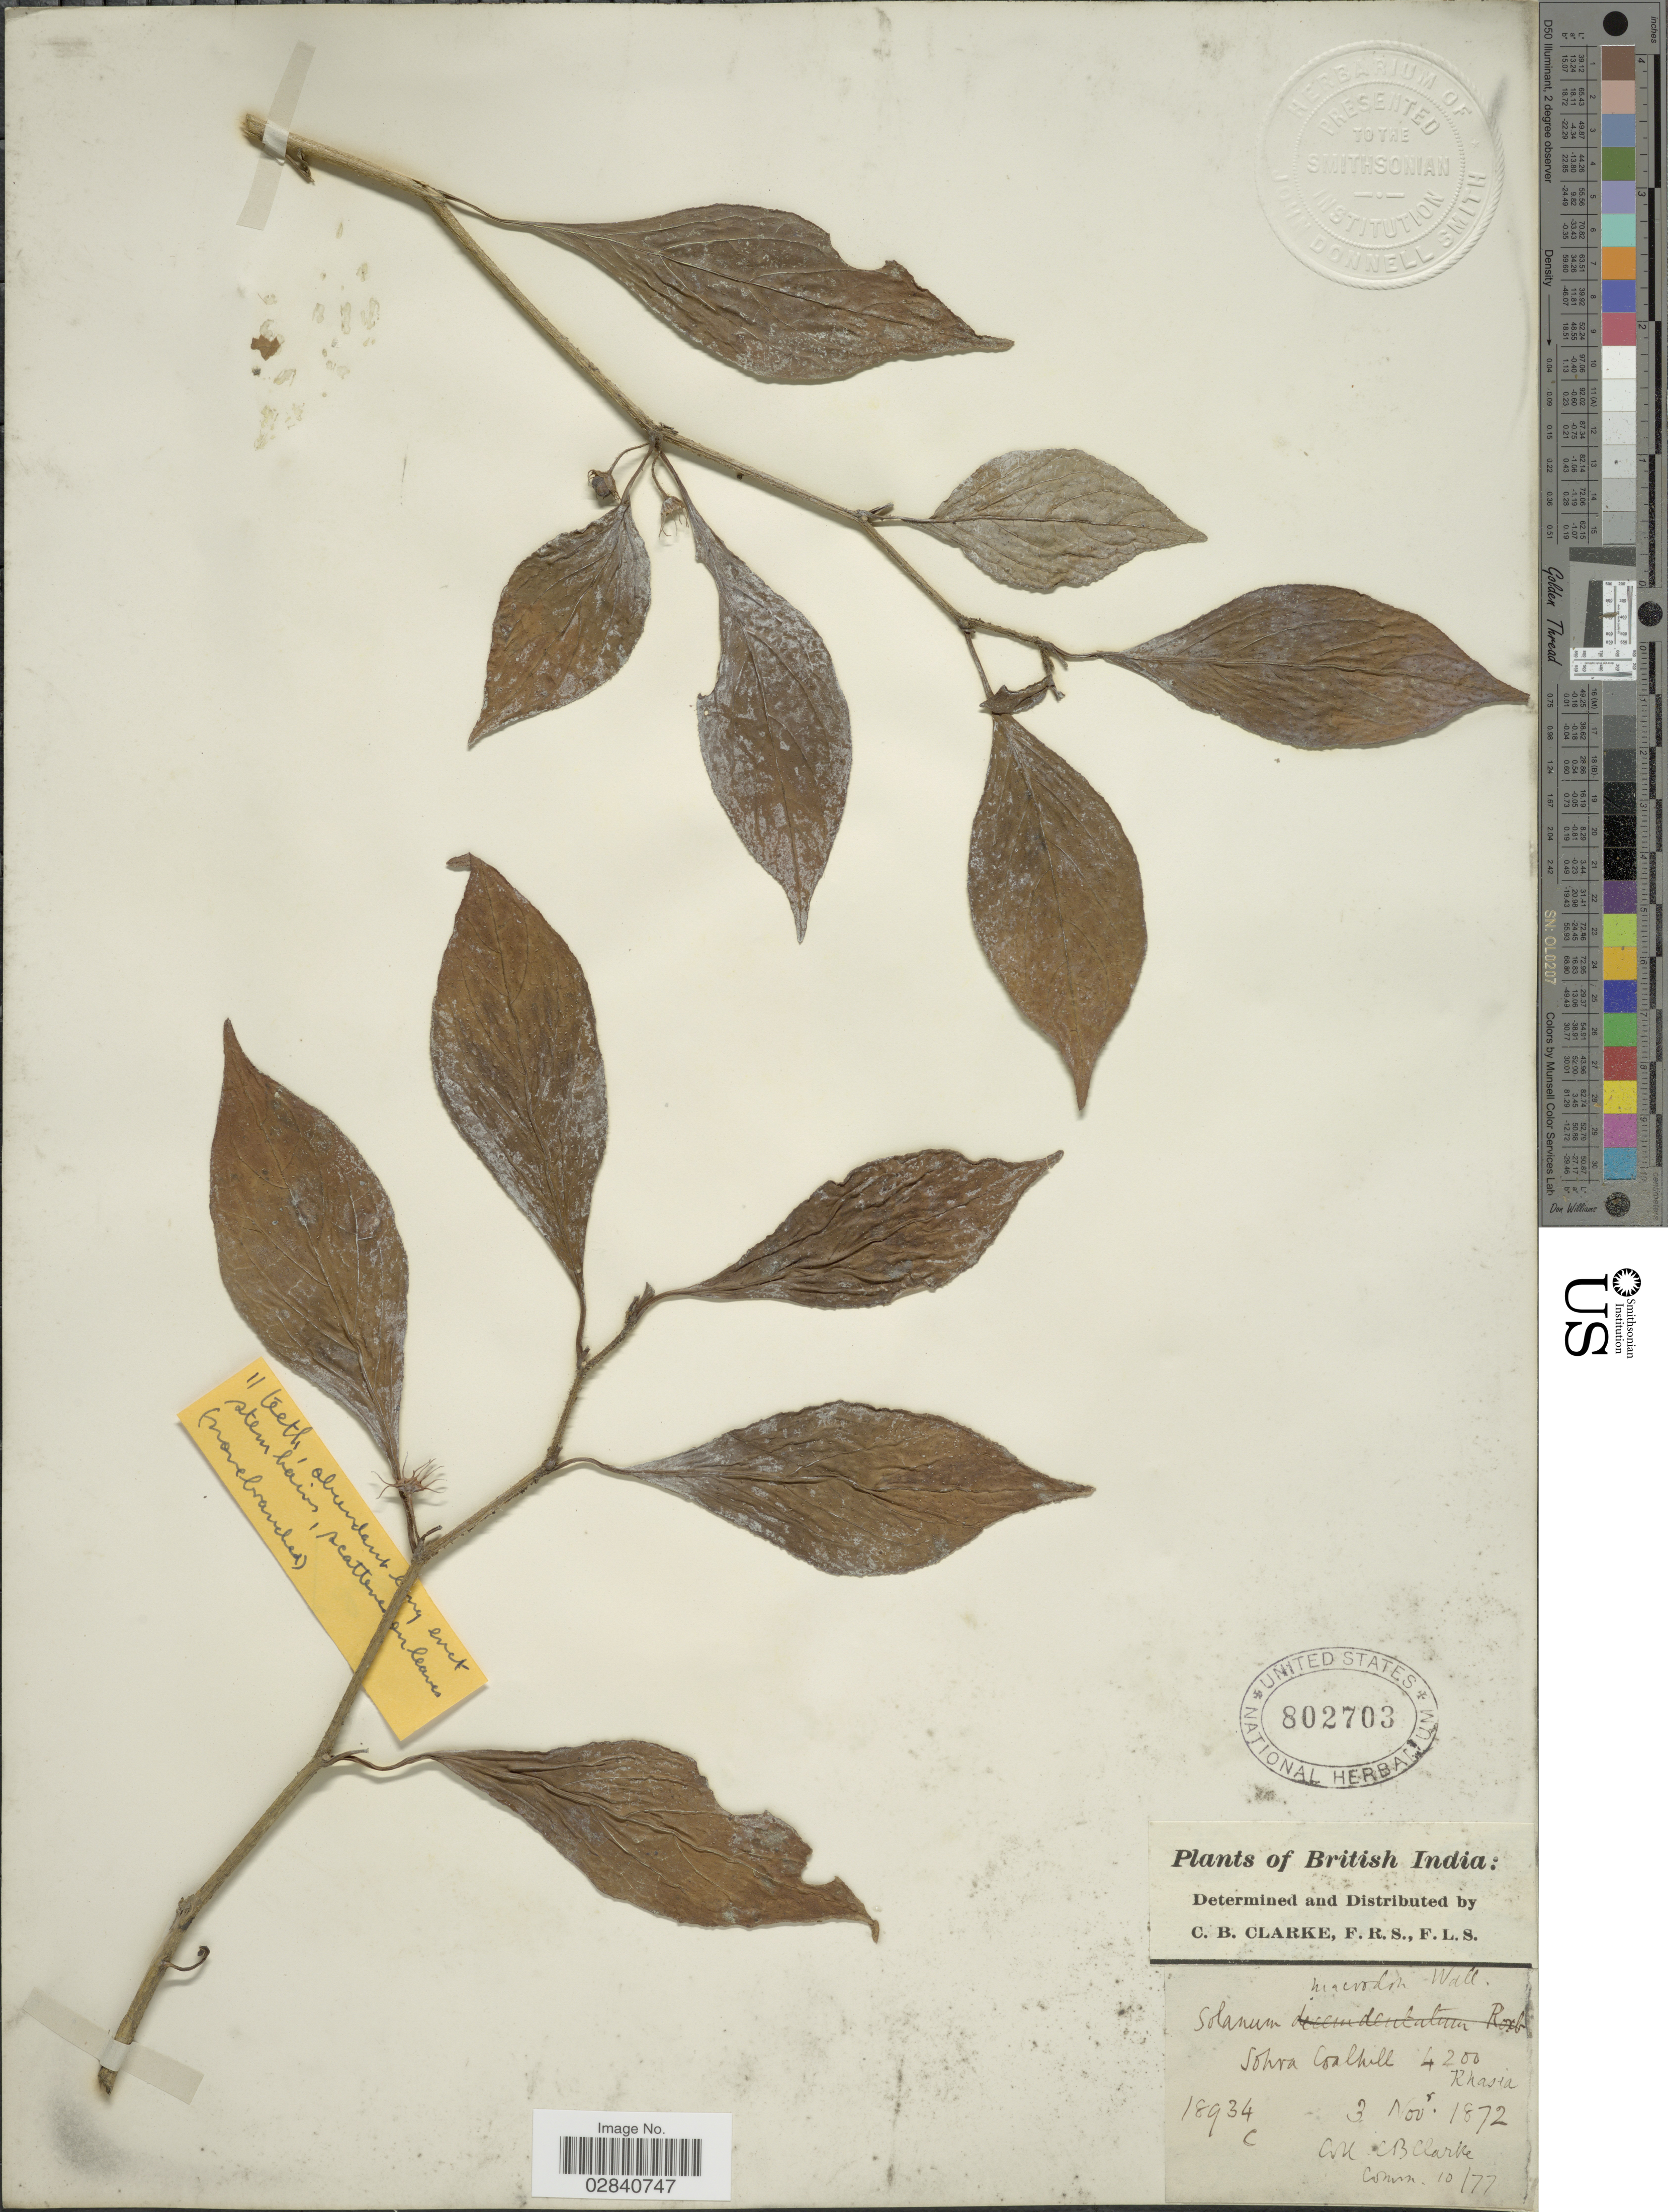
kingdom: Plantae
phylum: Tracheophyta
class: Magnoliopsida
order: Solanales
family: Solanaceae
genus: Lycianthes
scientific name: Lycianthes biflora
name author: (Lour.) Bitter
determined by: Knapp, S. D.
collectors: C. B. Clarke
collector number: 18934C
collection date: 1872-11-03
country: India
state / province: Meghalaya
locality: British India: Sohra Coalhill, Khasia.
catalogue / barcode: US 802703